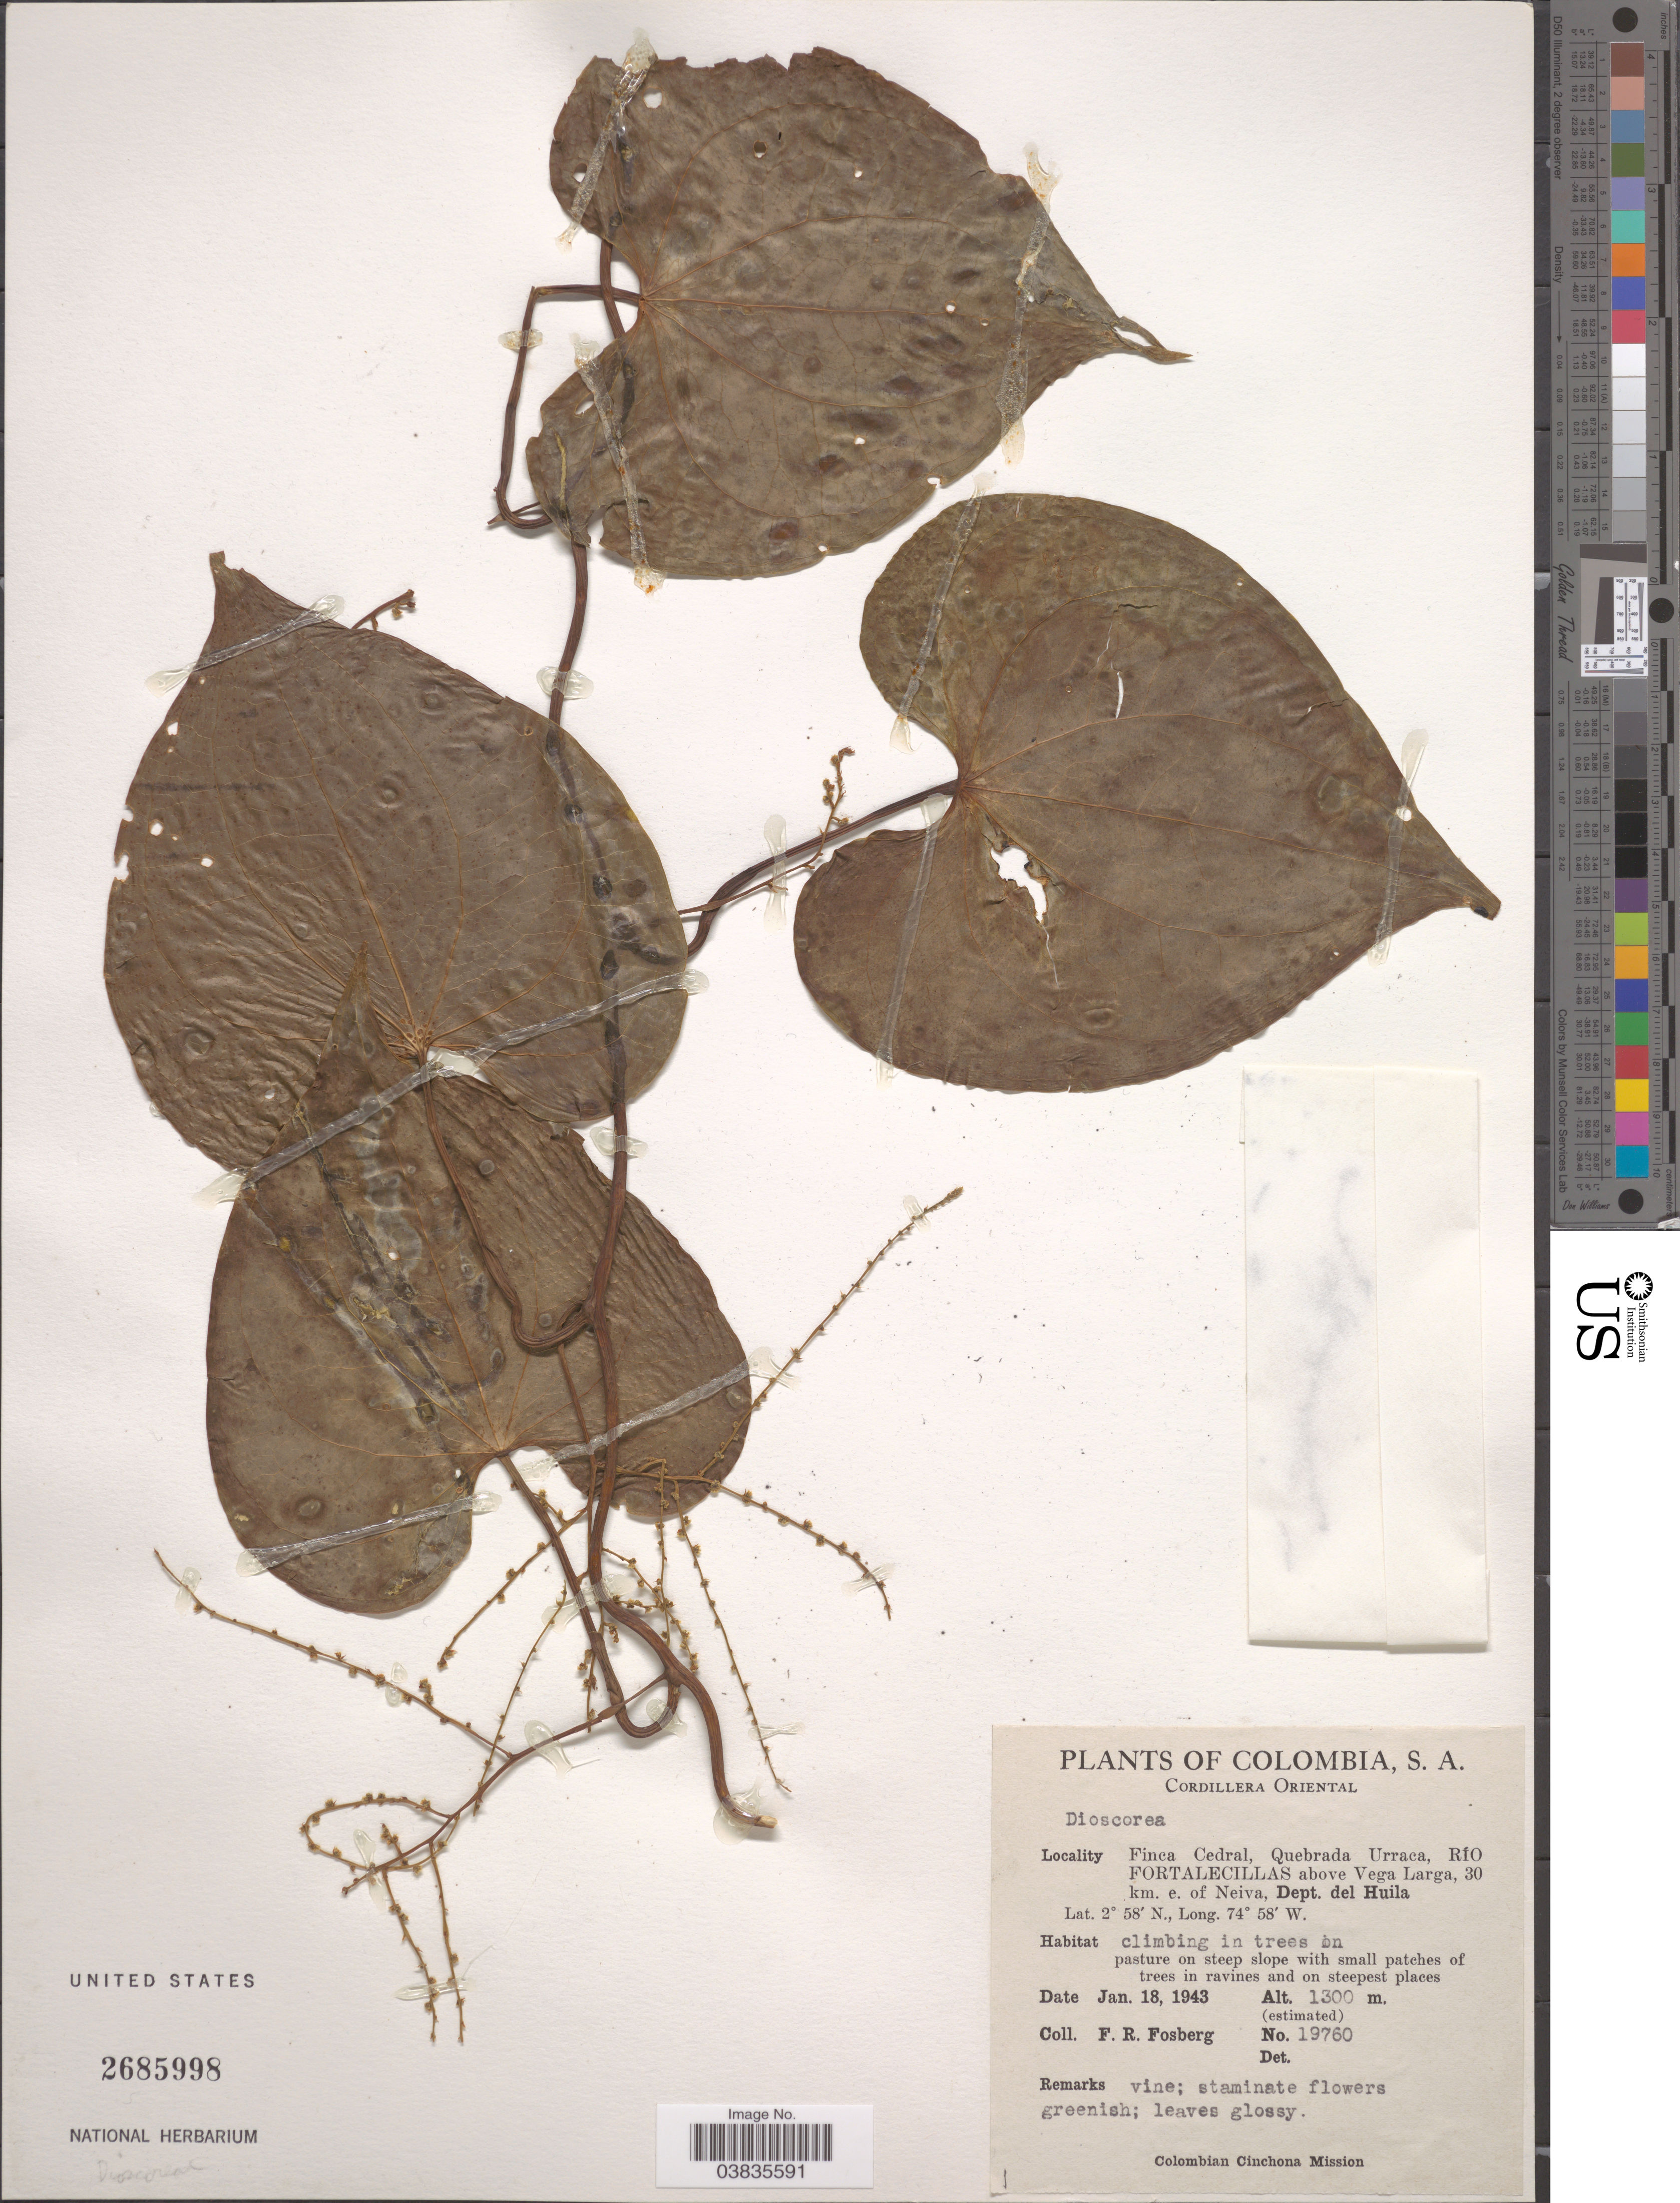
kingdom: Plantae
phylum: Tracheophyta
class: Liliopsida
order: Dioscoreales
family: Dioscoreaceae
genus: Dioscorea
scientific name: Dioscorea sp.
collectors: F. R. Fosberg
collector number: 19760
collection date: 1943-01-18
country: Colombia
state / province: Huila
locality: Cordillera Oriental. Finca Cedral, Quebrada Urraca, Río Fortalecillas above Vega Larga, 30 km. e. of Neiva, Dept. del Huila.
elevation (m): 1300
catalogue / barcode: US 2685998